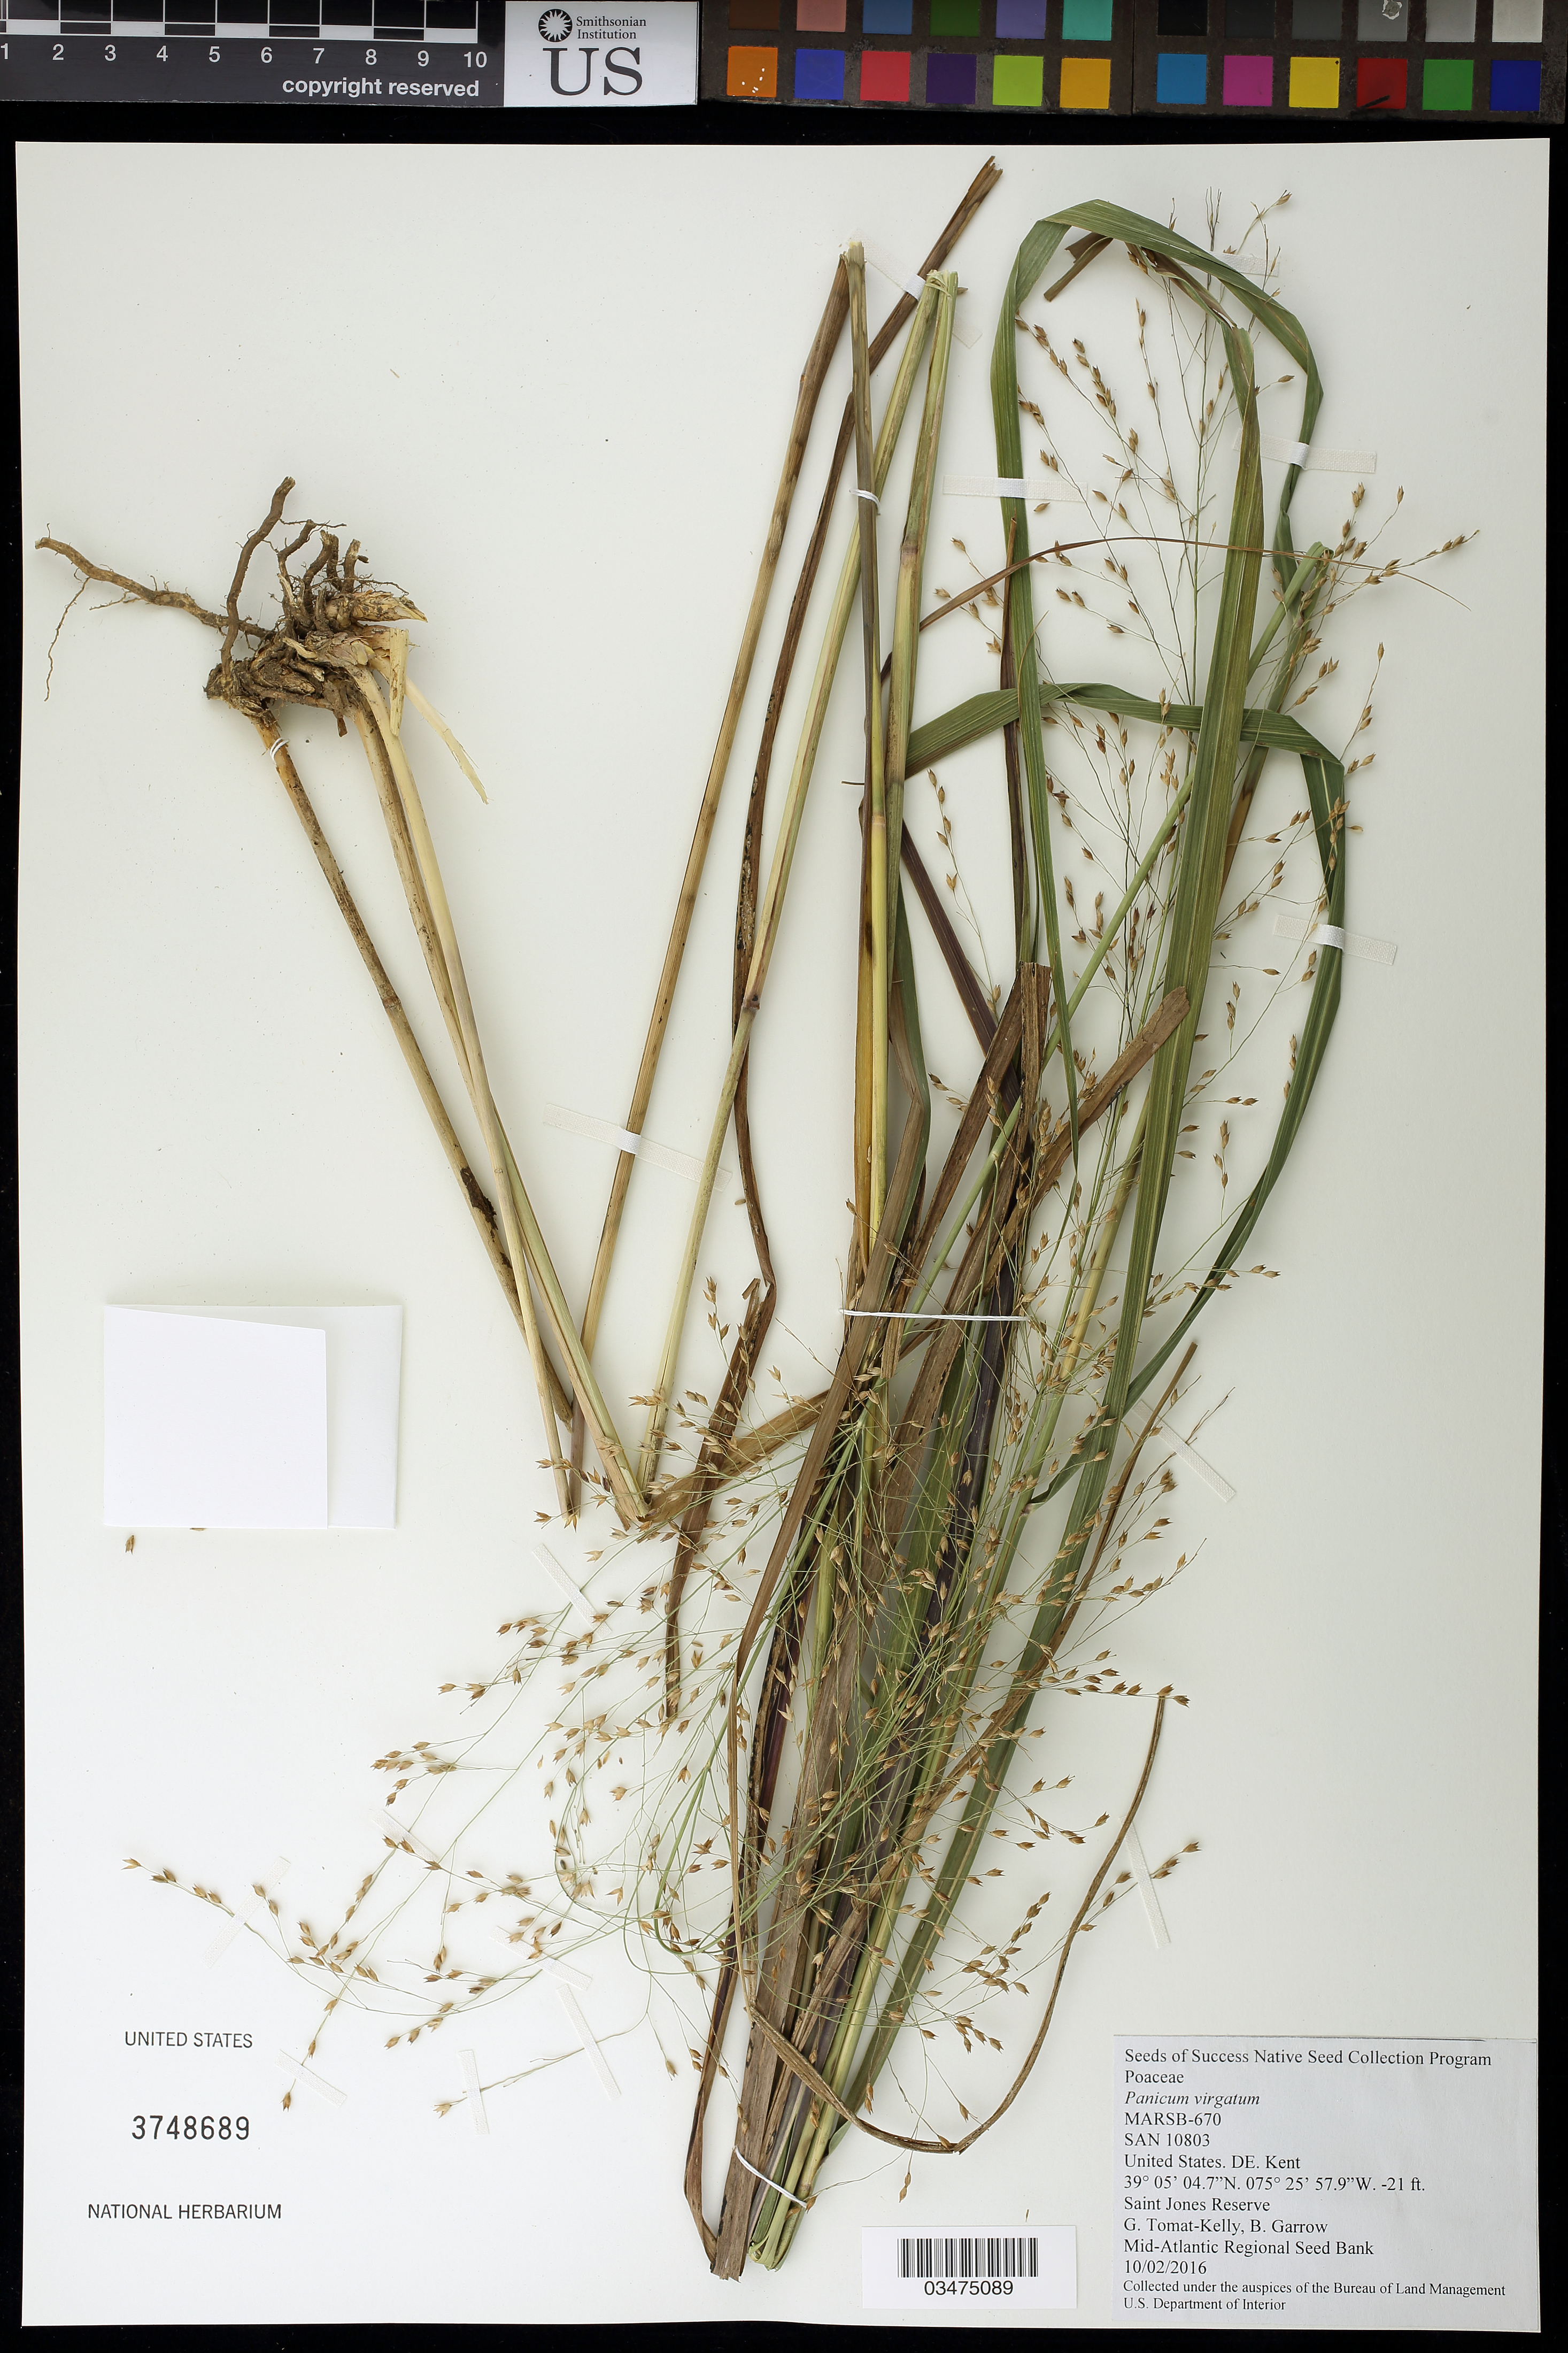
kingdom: Plantae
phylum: Tracheophyta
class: Liliopsida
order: Poales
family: Poaceae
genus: Panicum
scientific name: Panicum virgatum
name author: L.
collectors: G. Tomat-Kelly & B. Garrow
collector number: MARSB-670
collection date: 2016-10-02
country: United States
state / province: Delaware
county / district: Kent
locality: Saint Jones Preserve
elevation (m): -6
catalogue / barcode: US 3748689